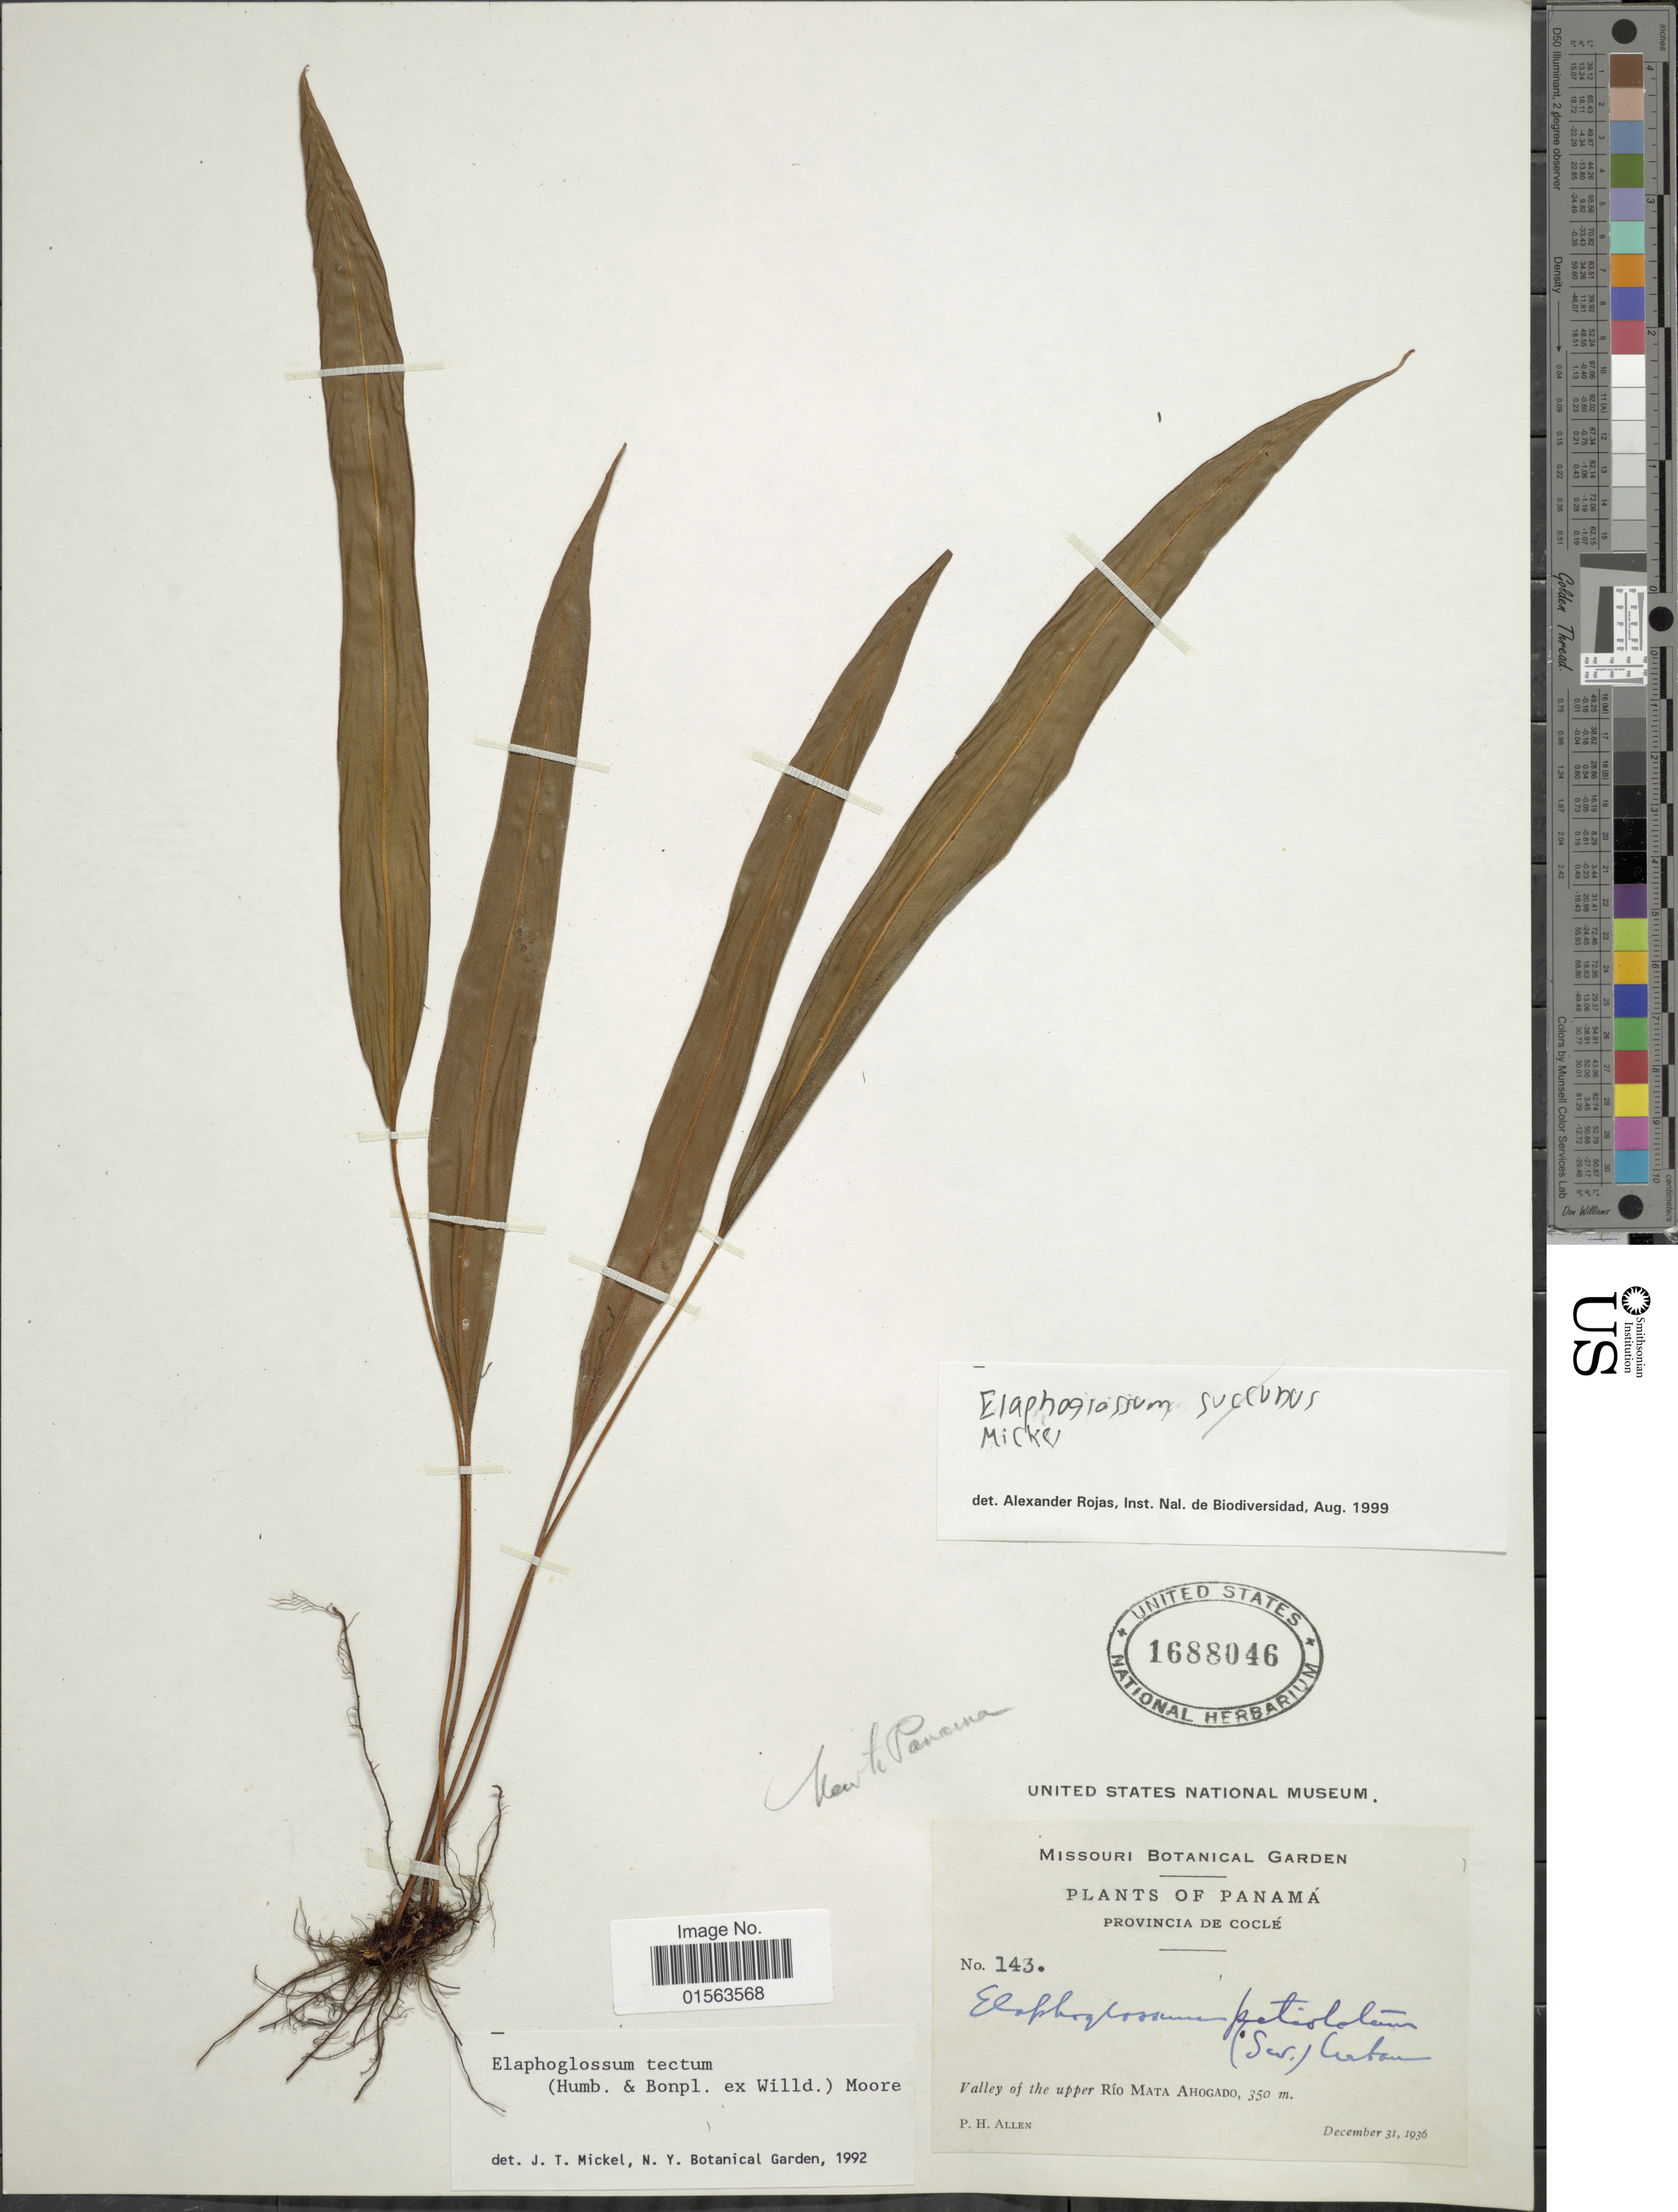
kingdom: Plantae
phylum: Tracheophyta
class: Polypodiopsida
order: Polypodiales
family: Dryopteridaceae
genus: Elaphoglossum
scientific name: Elaphoglossum tectum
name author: (Humb. & Bonpl.) Moore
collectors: P. Allen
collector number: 143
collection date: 1936-12-31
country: Panama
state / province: Coclé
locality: Valley of the upper Rio Mata Ahogado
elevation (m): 350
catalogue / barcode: US 1688046